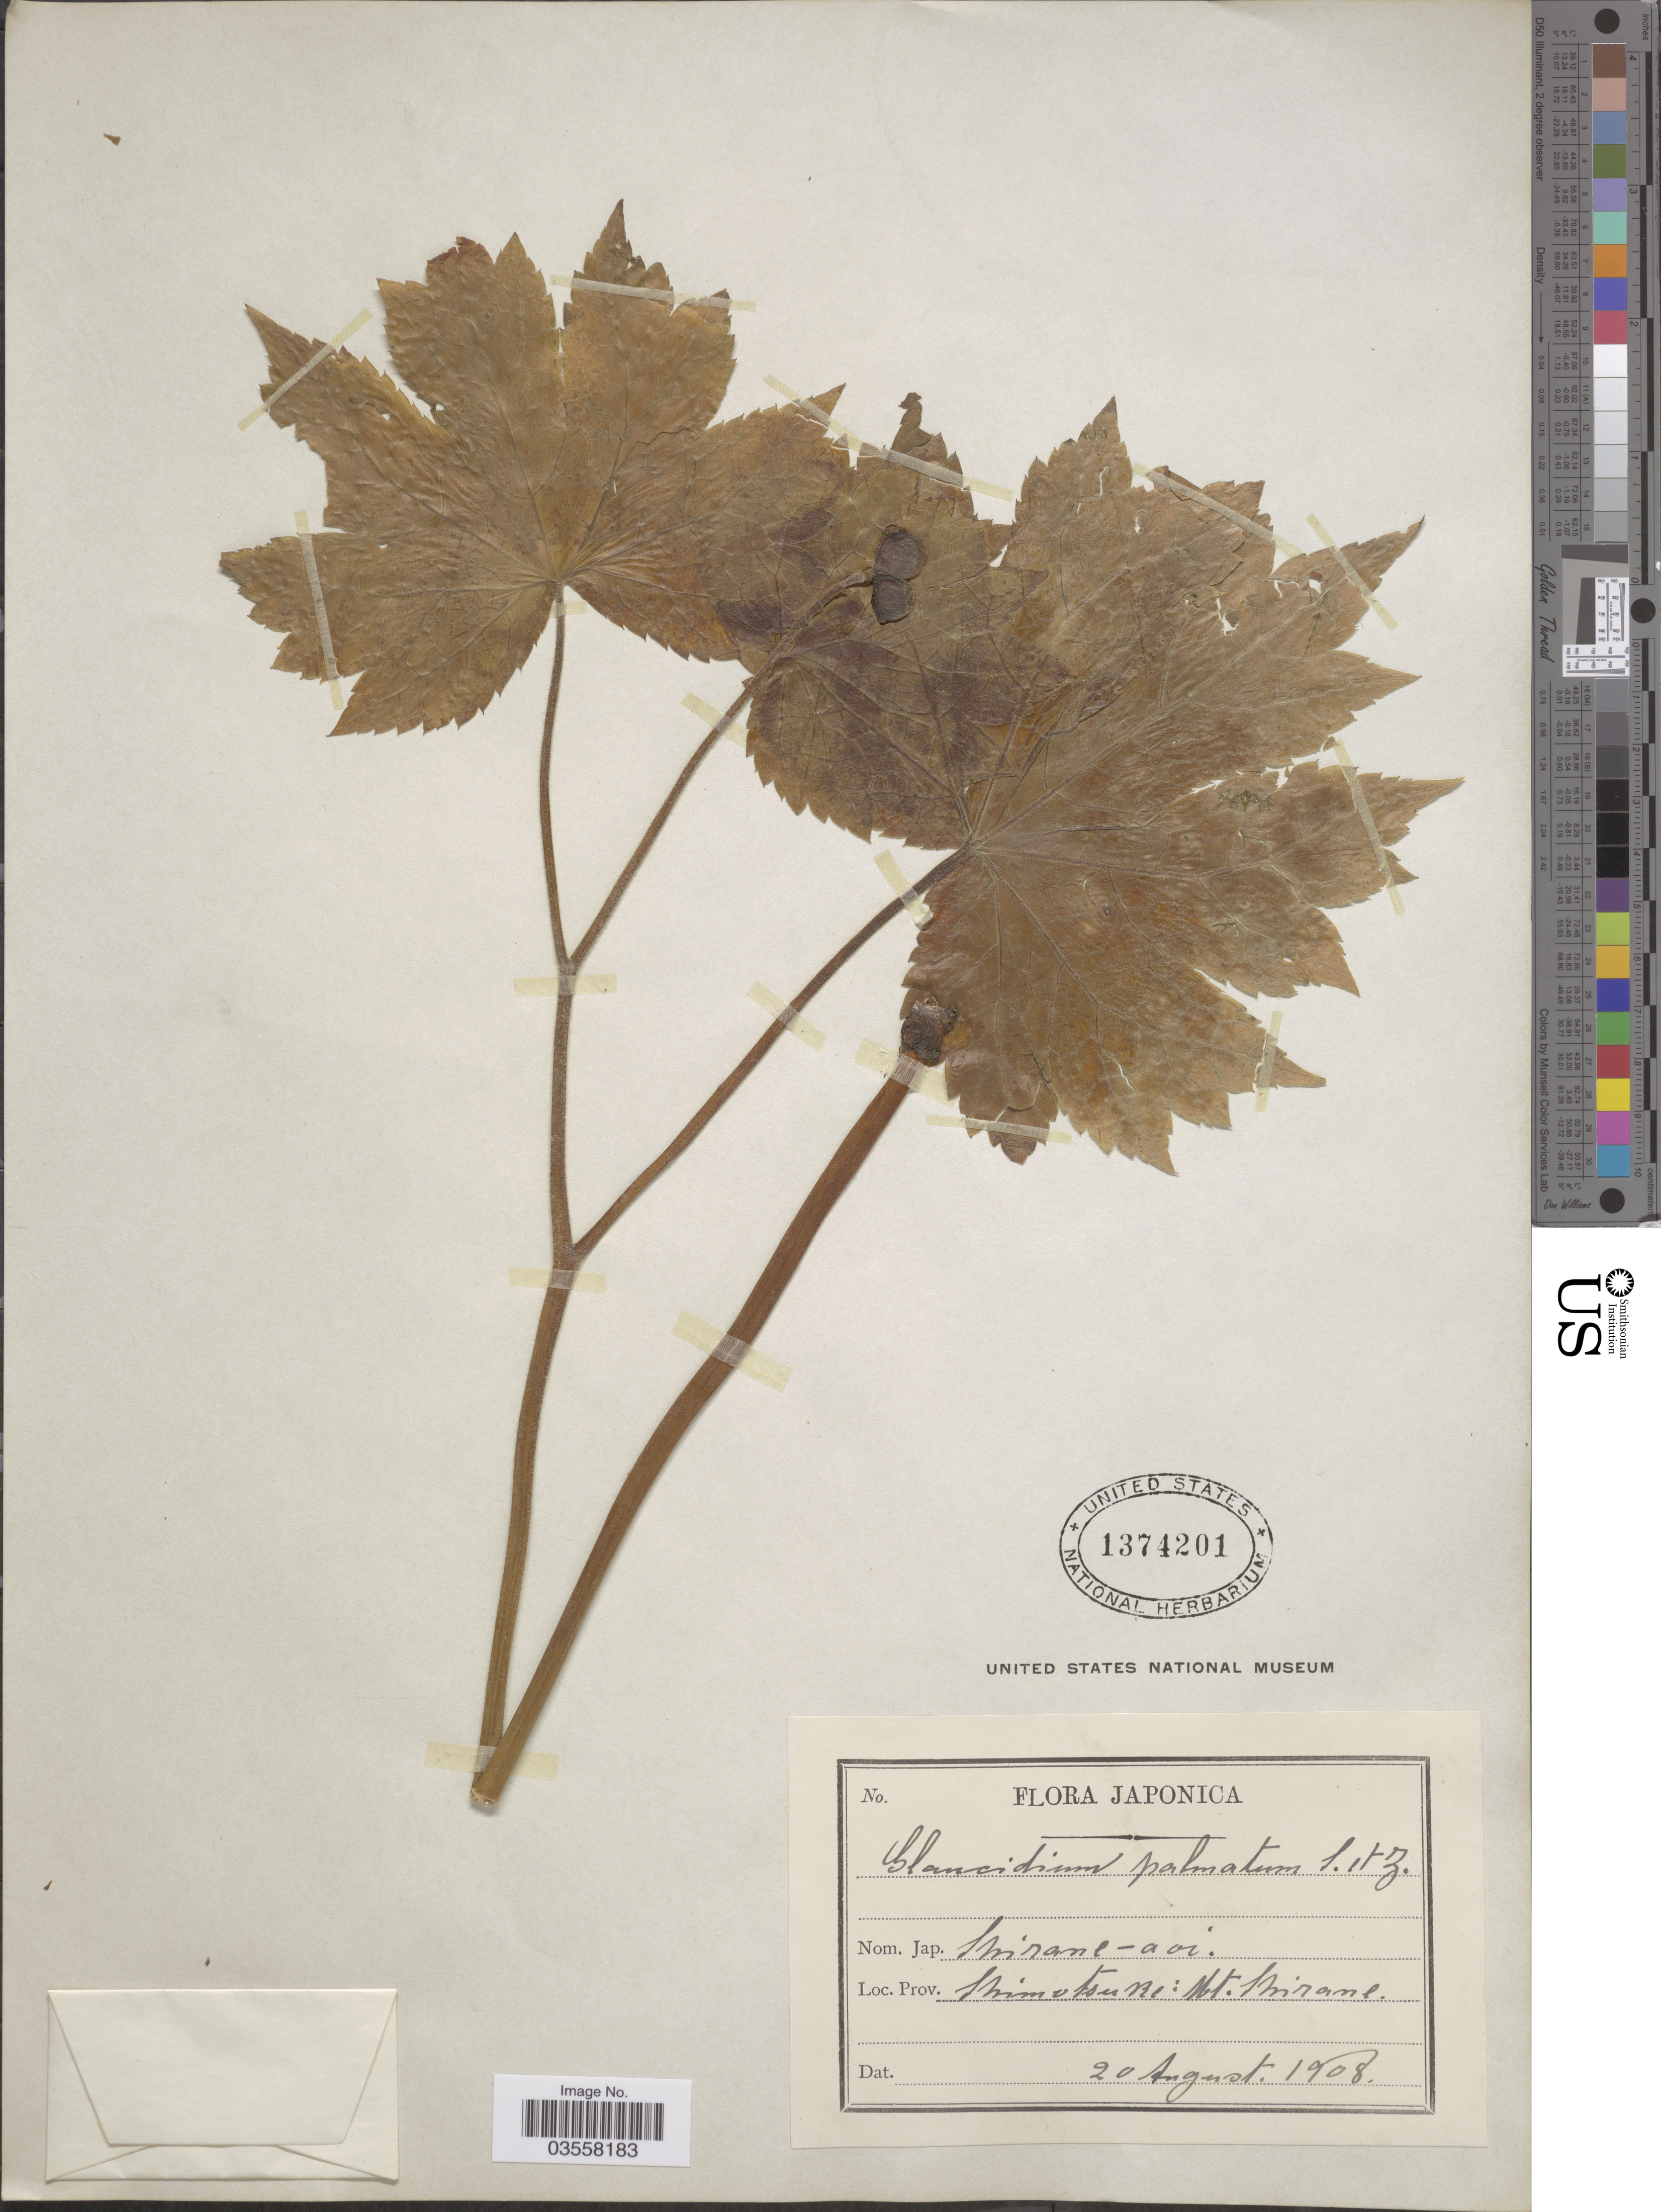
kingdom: Plantae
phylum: Tracheophyta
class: Magnoliopsida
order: Ranunculales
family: Ranunculaceae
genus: Glaucidium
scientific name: Glaucidium palmatum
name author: Siebold & Zucc.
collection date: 1908-08-20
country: Japan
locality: Shimotsuke: Mt. Shirane.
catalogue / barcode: US 1374201